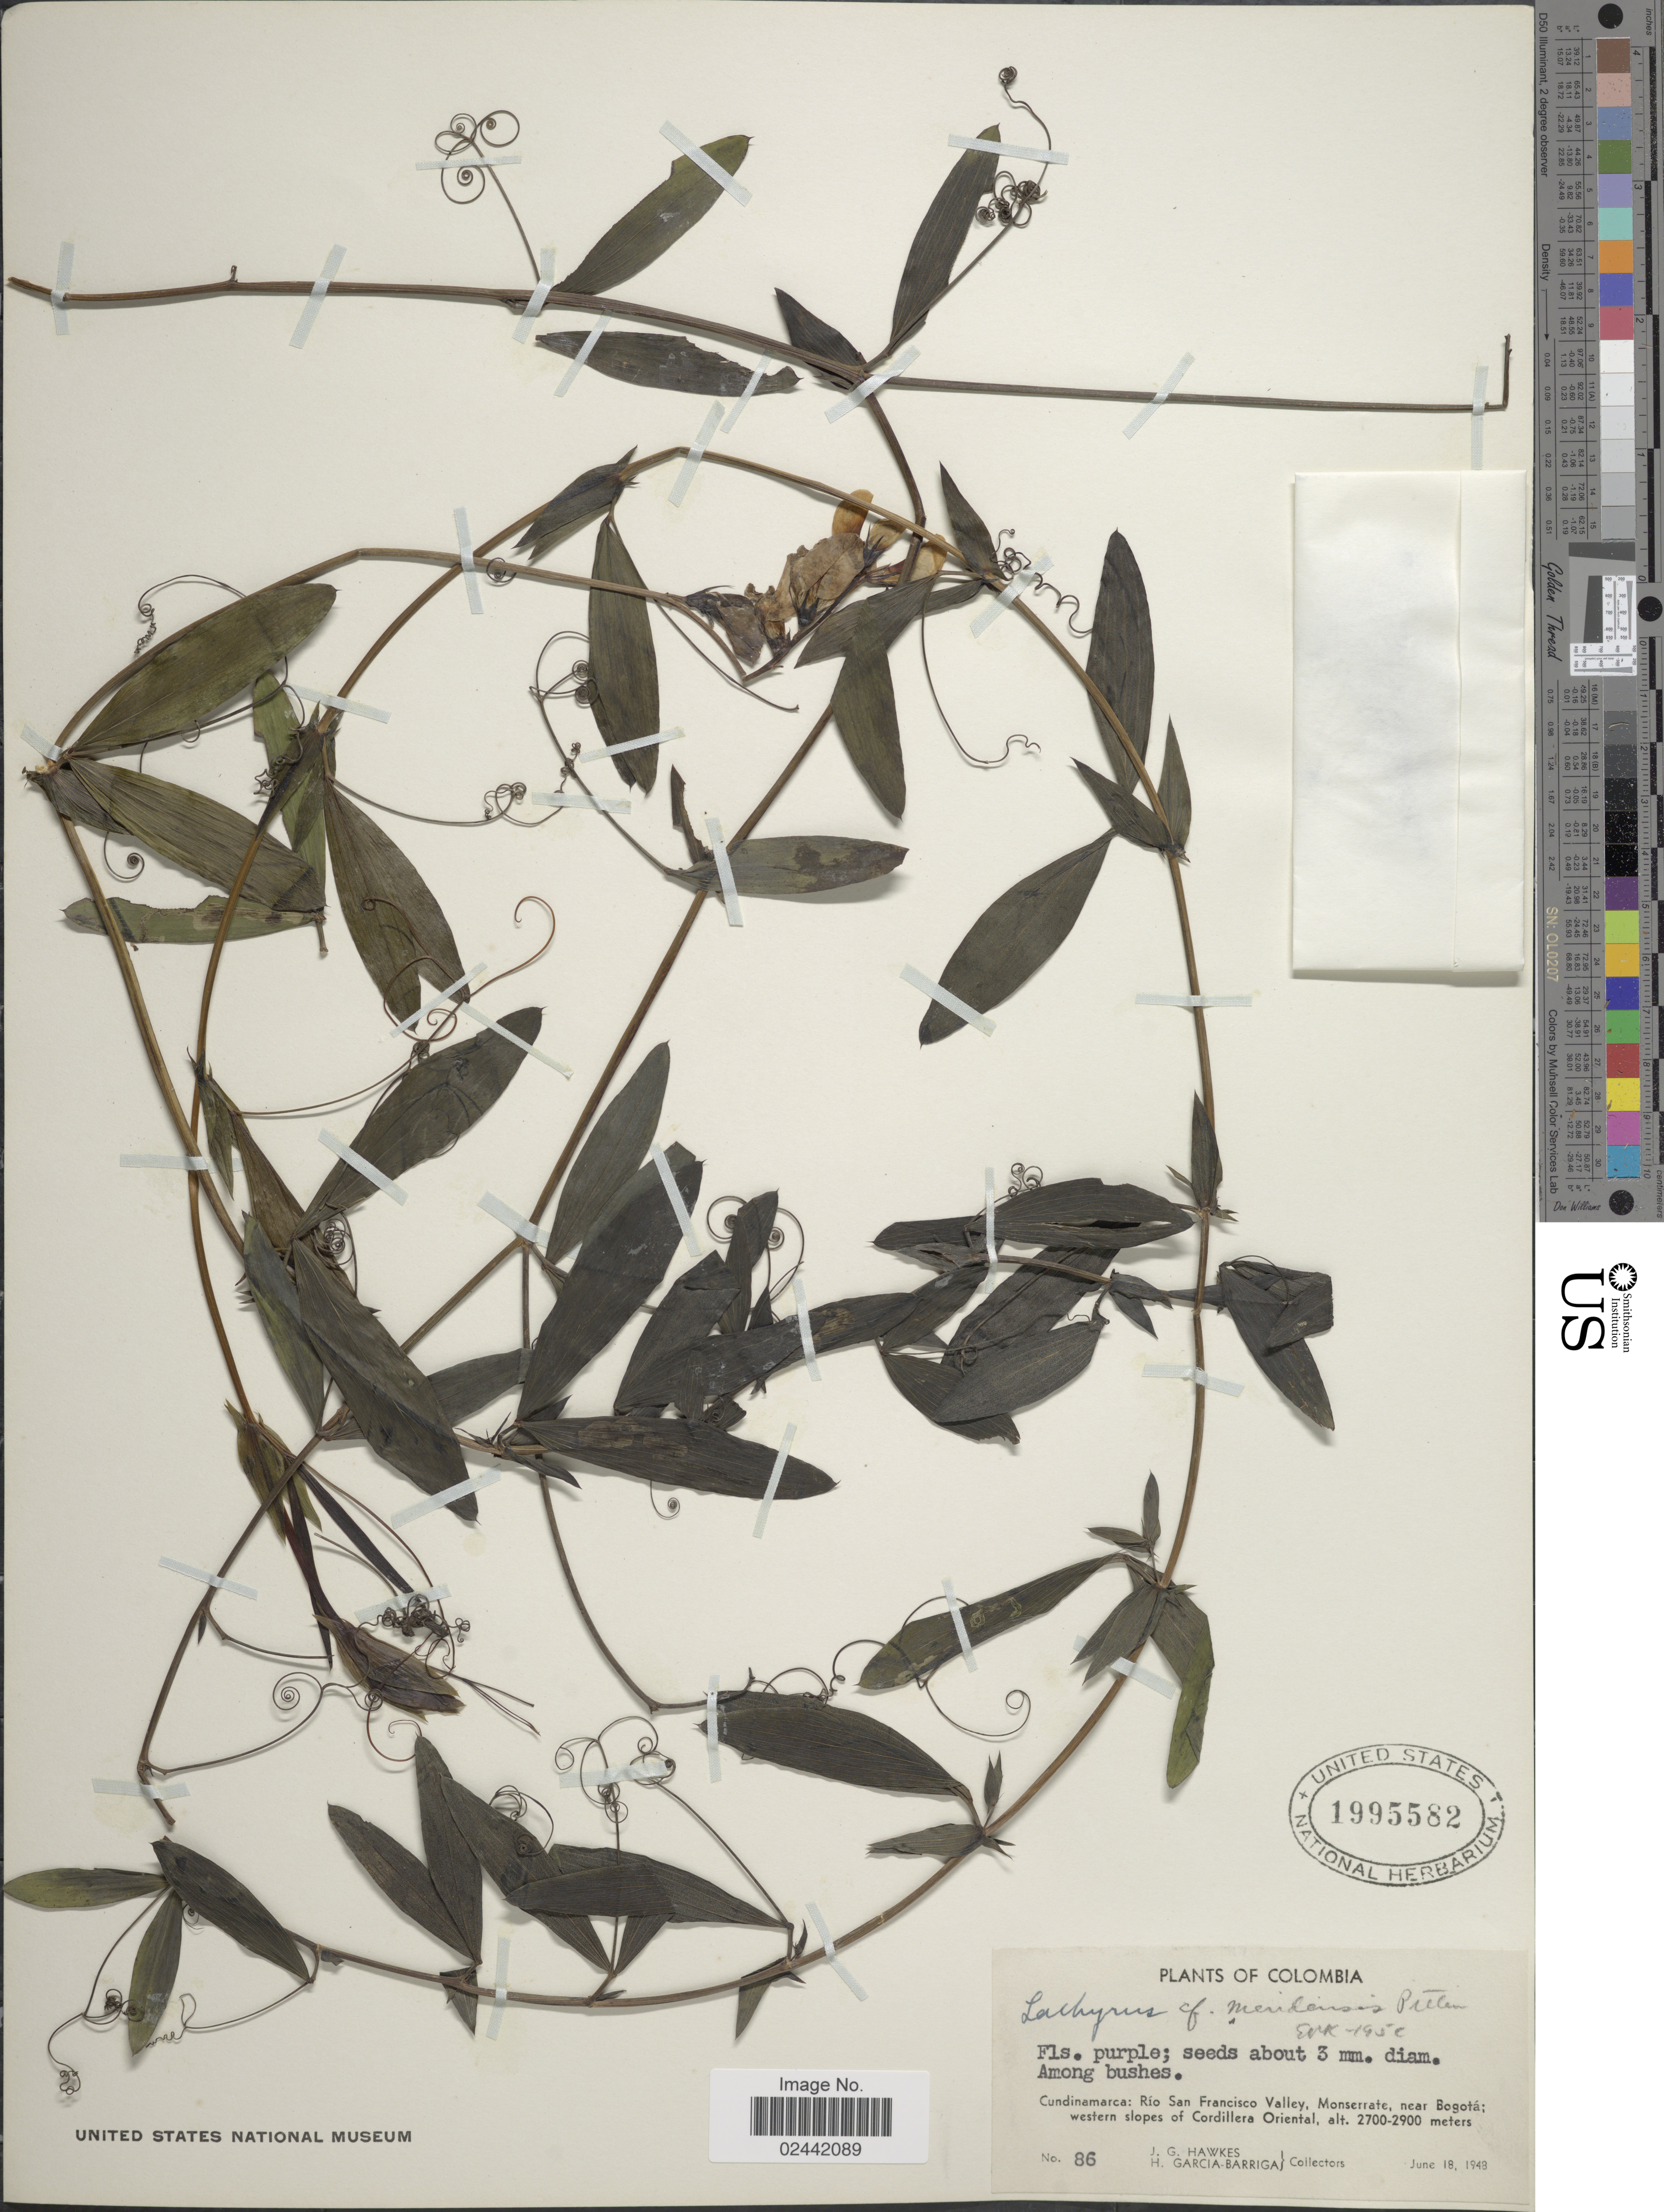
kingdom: Plantae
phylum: Tracheophyta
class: Magnoliopsida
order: Fabales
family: Fabaceae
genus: Lathyrus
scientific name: Lathyrus meridensis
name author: Pittier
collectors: J. Hawkes & H. García Barriga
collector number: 86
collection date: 1948-06-18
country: Colombia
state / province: Cundinamarca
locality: Rio San Francisco Valley, Monserrate, near Bogota; Western slopes of Cordillera Oriental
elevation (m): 2700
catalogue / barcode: US 1995582